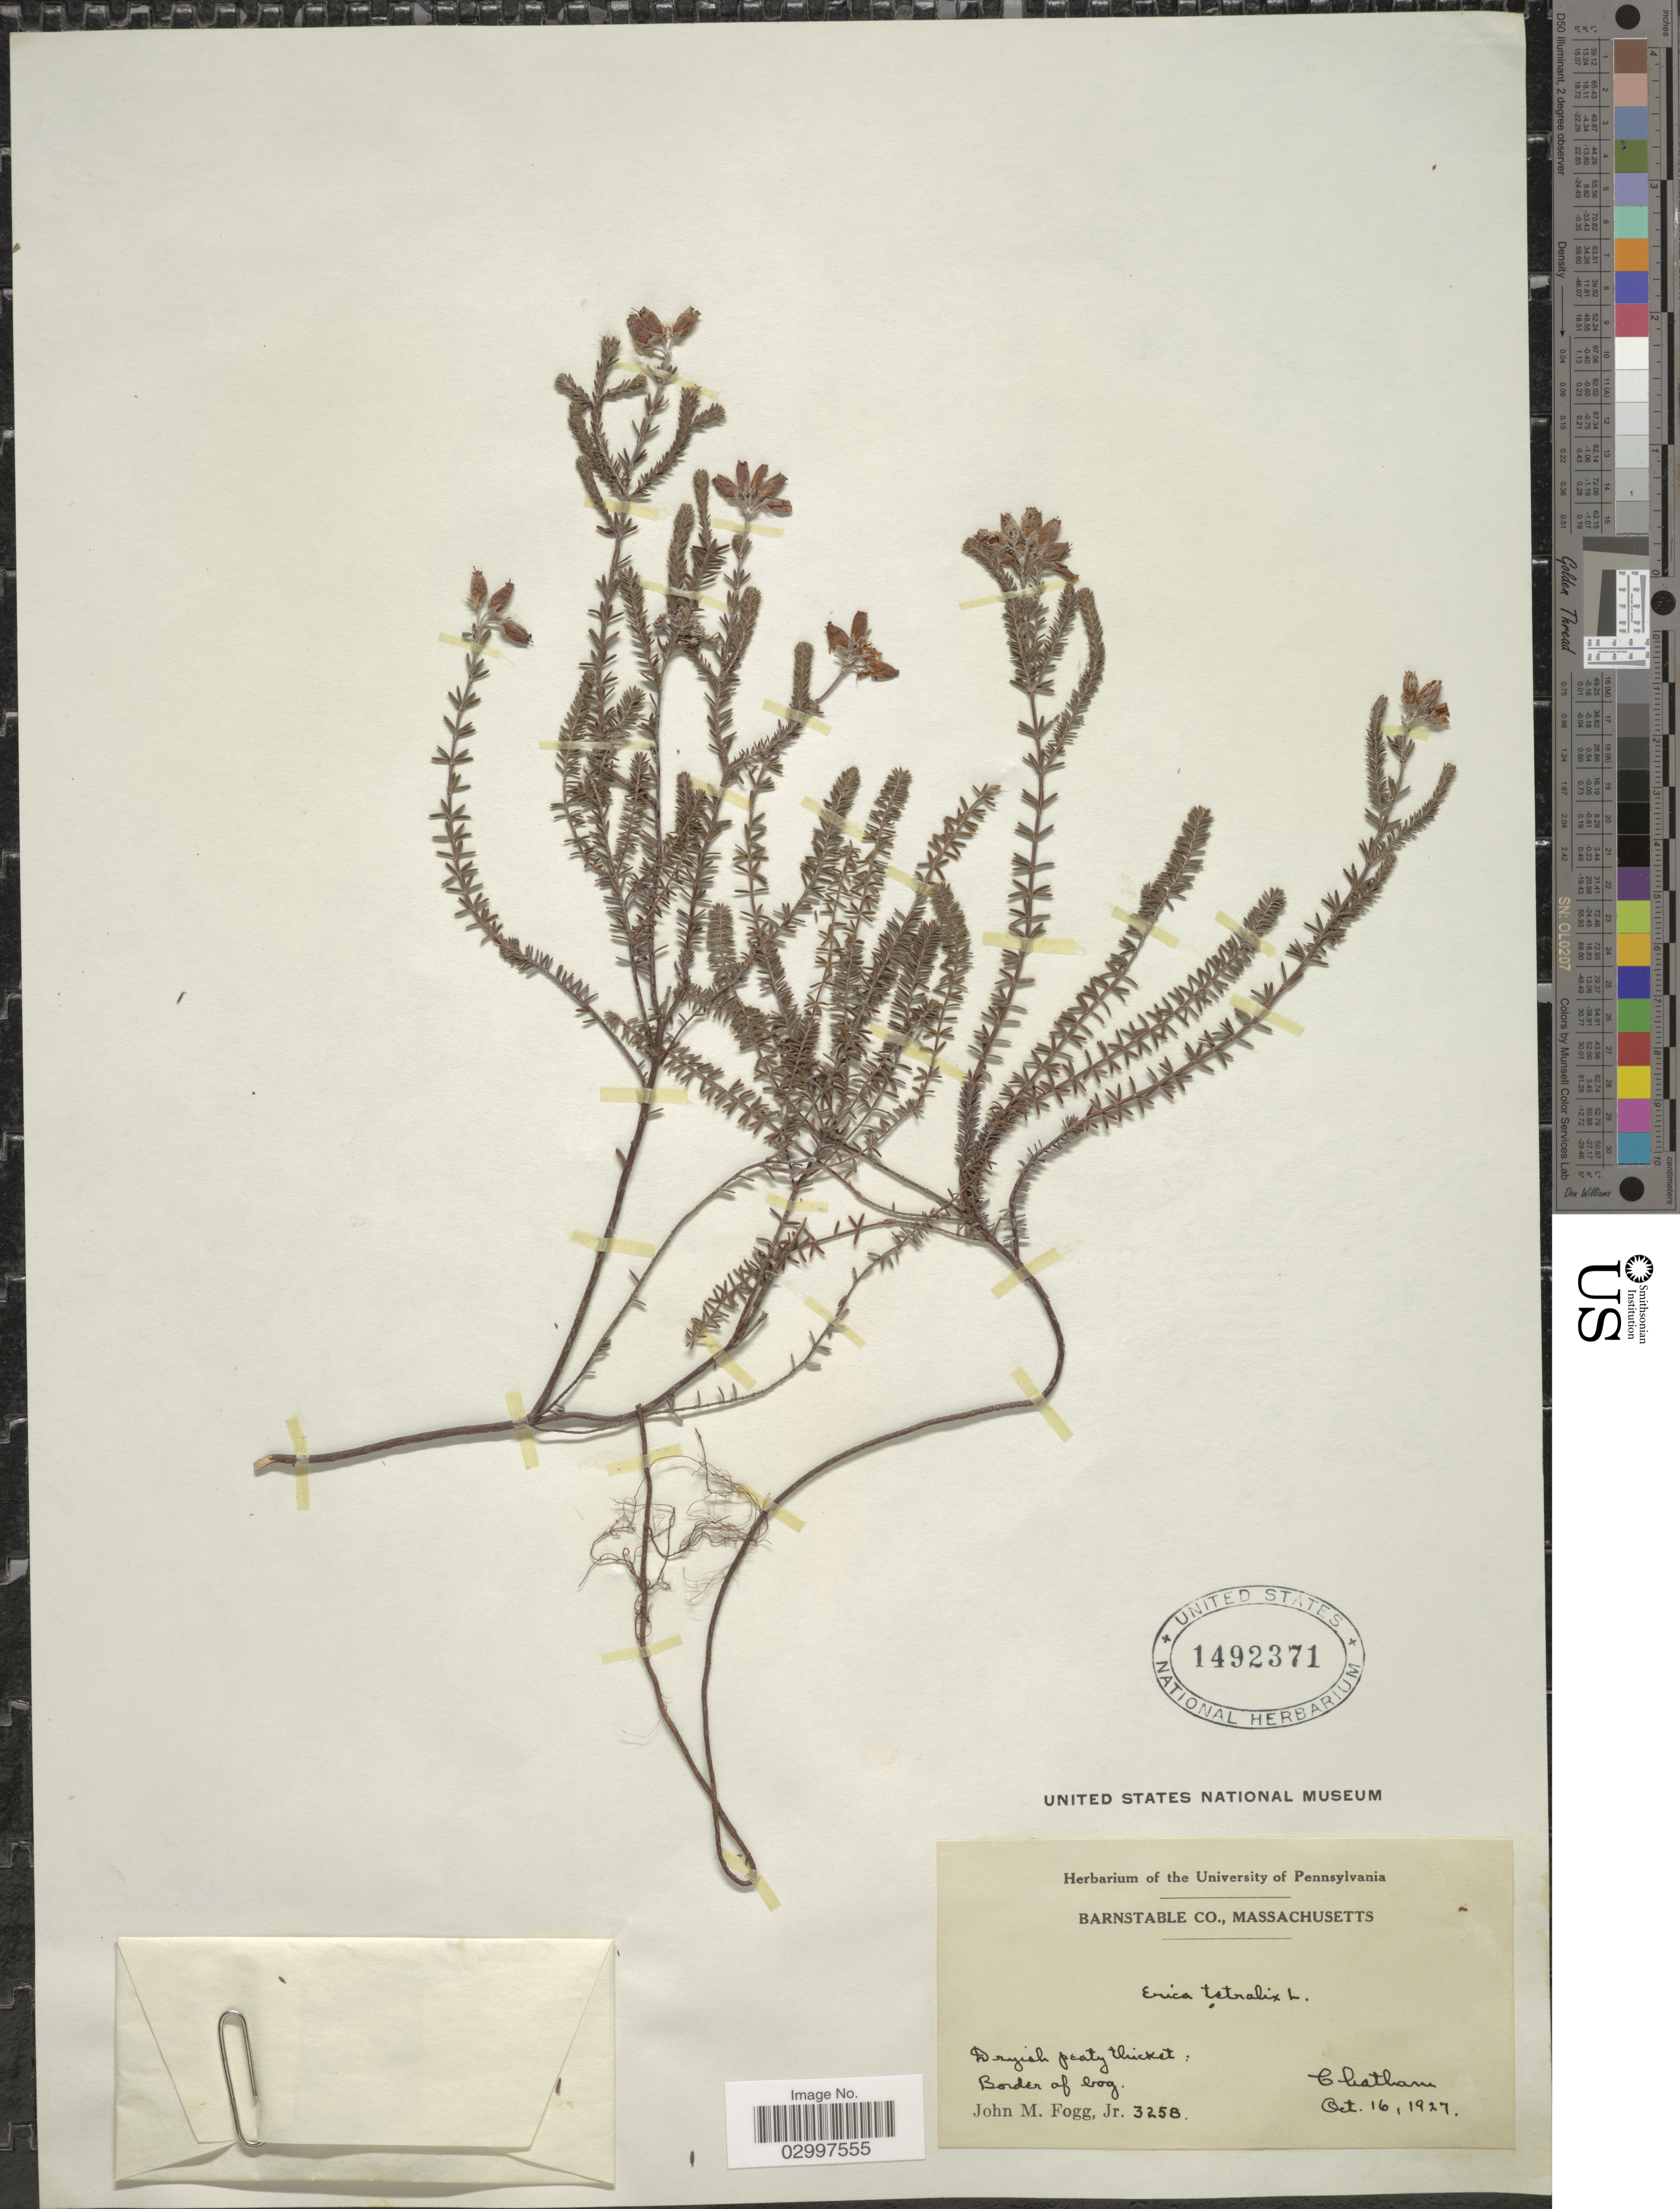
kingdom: Plantae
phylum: Tracheophyta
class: Magnoliopsida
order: Ericales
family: Ericaceae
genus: Erica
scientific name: Erica tetralix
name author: L.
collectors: J. Fogg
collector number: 3258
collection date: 1927-10-16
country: United States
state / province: Massachusetts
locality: Barnstable Co. Chatham.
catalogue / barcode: US 1492371